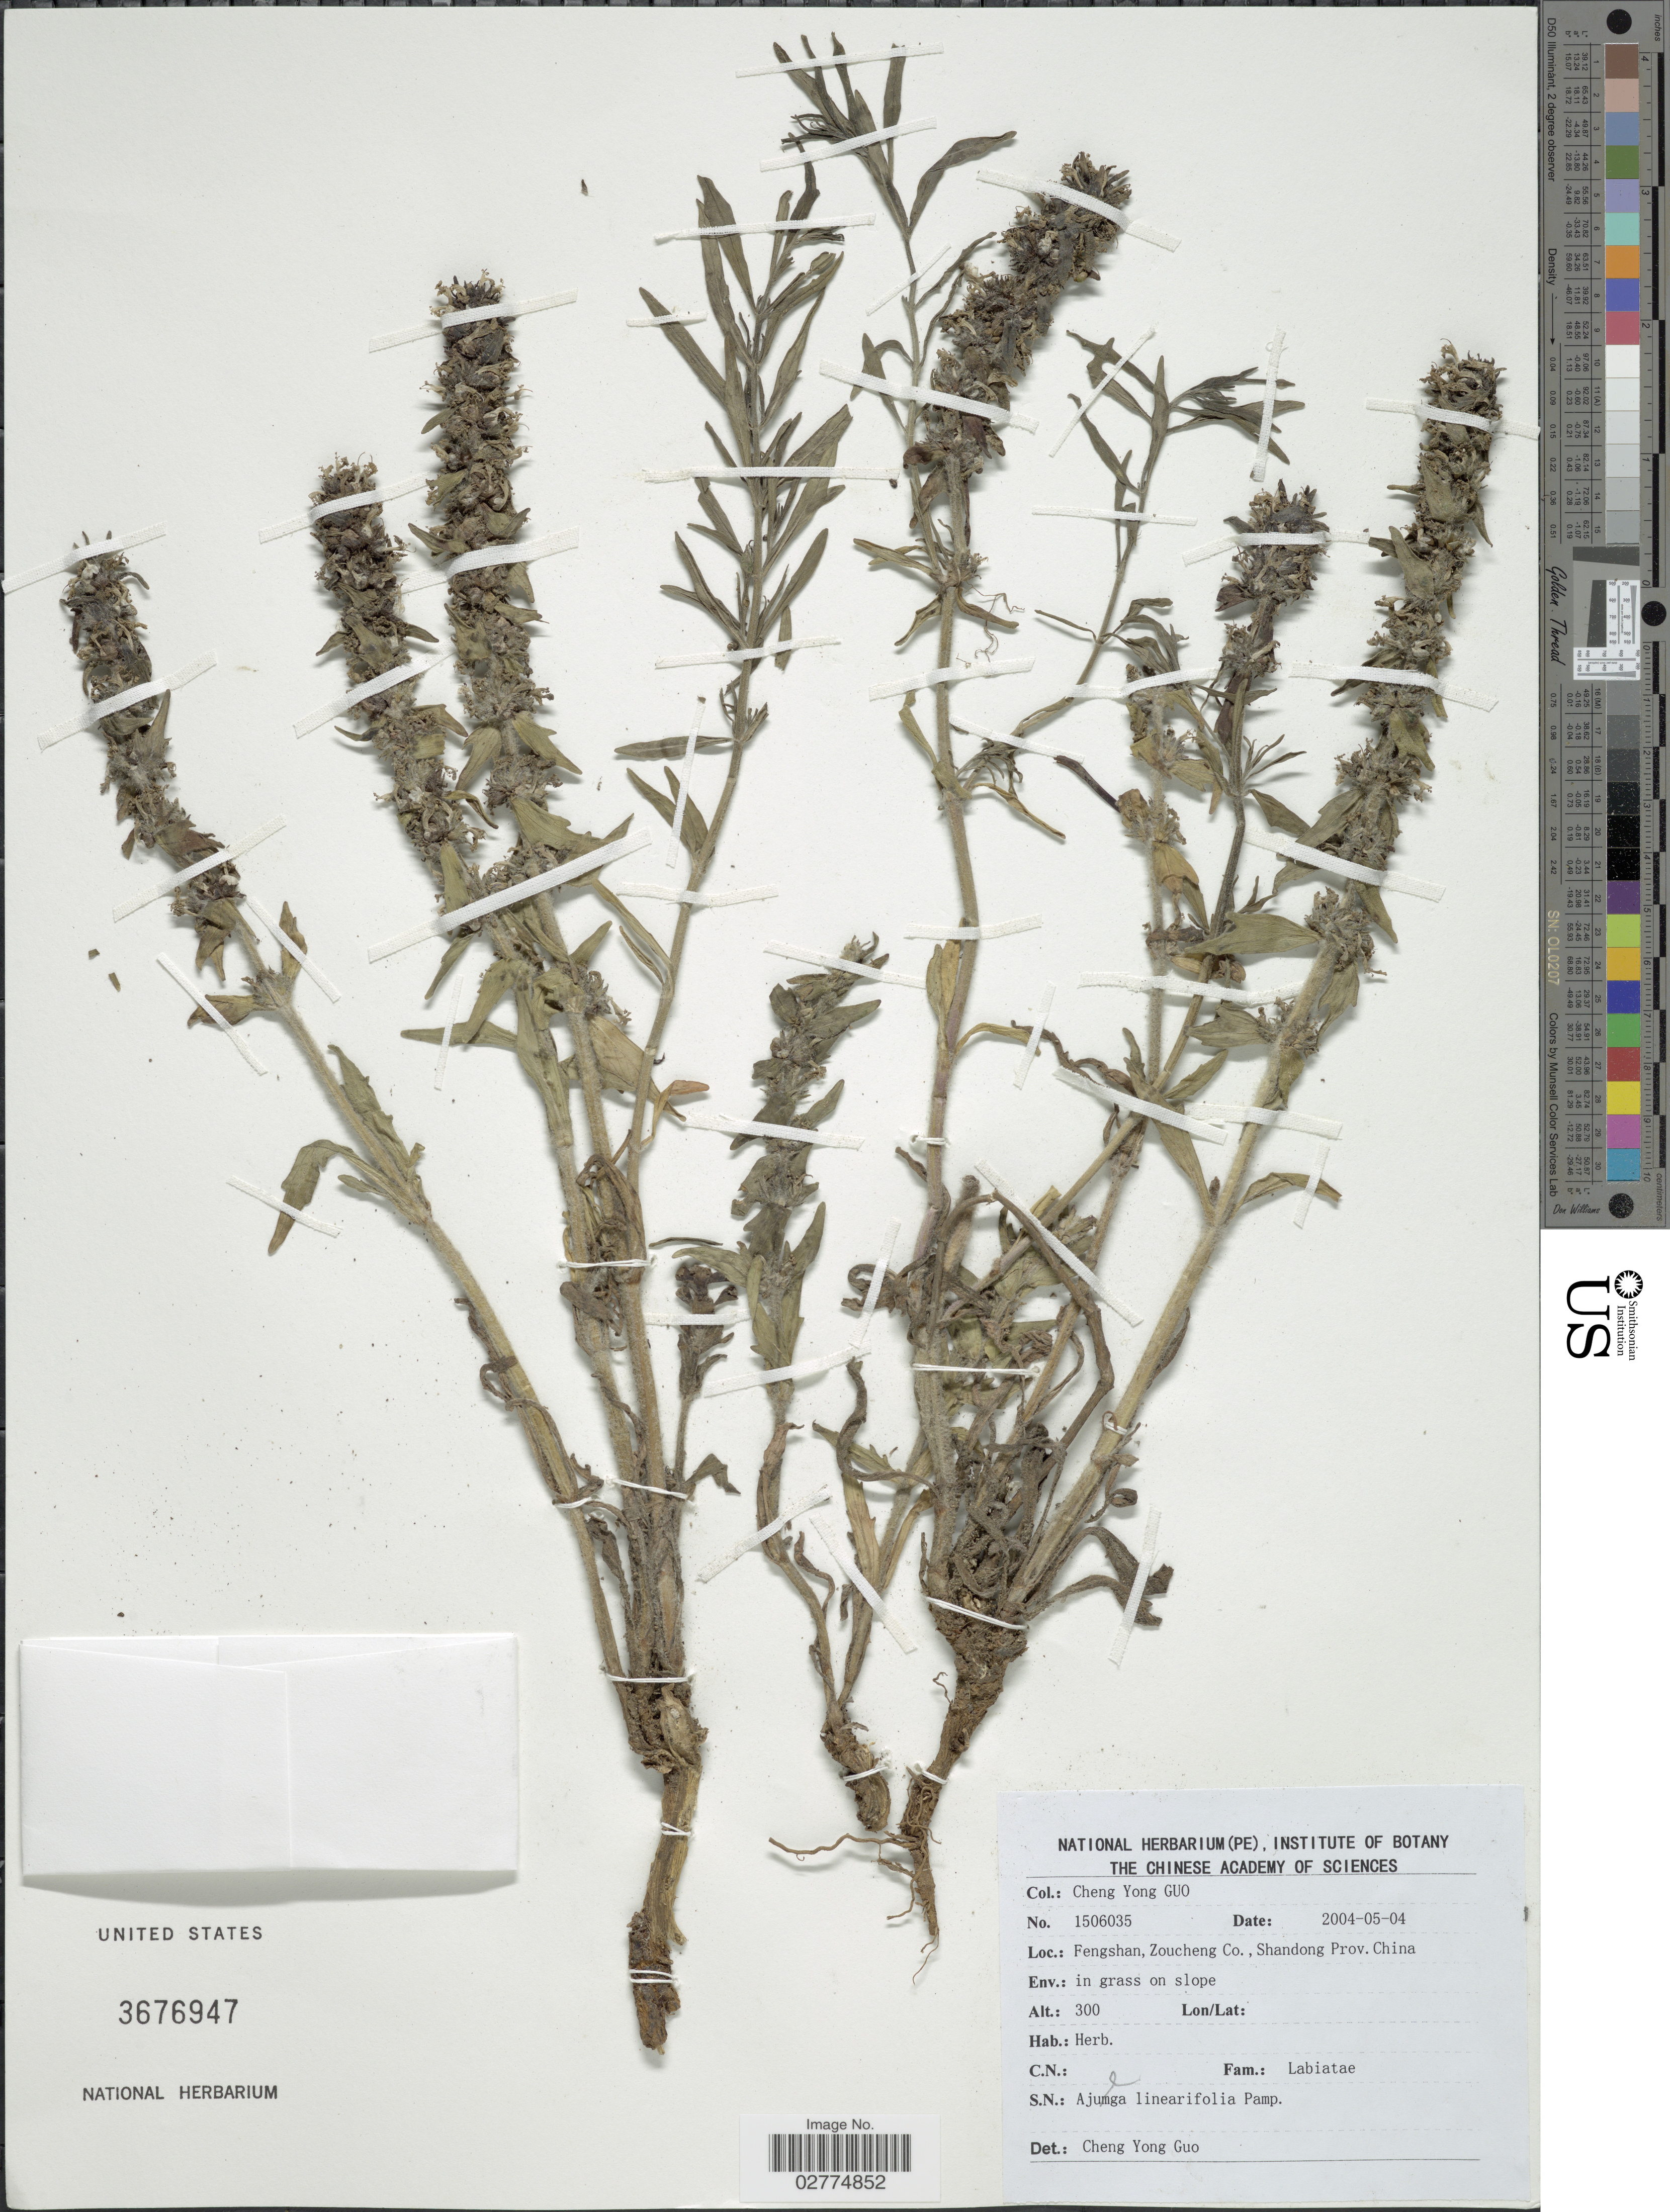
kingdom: Plantae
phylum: Tracheophyta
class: Magnoliopsida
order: Lamiales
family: Lamiaceae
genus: Ajuga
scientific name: Ajuga linearifolia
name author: Pamp.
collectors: Guo Chengyong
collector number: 1506035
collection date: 2004-05-04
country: China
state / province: Shandong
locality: Fengshan, Zoucheng Co., Shandong Prov.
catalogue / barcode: US 3676947